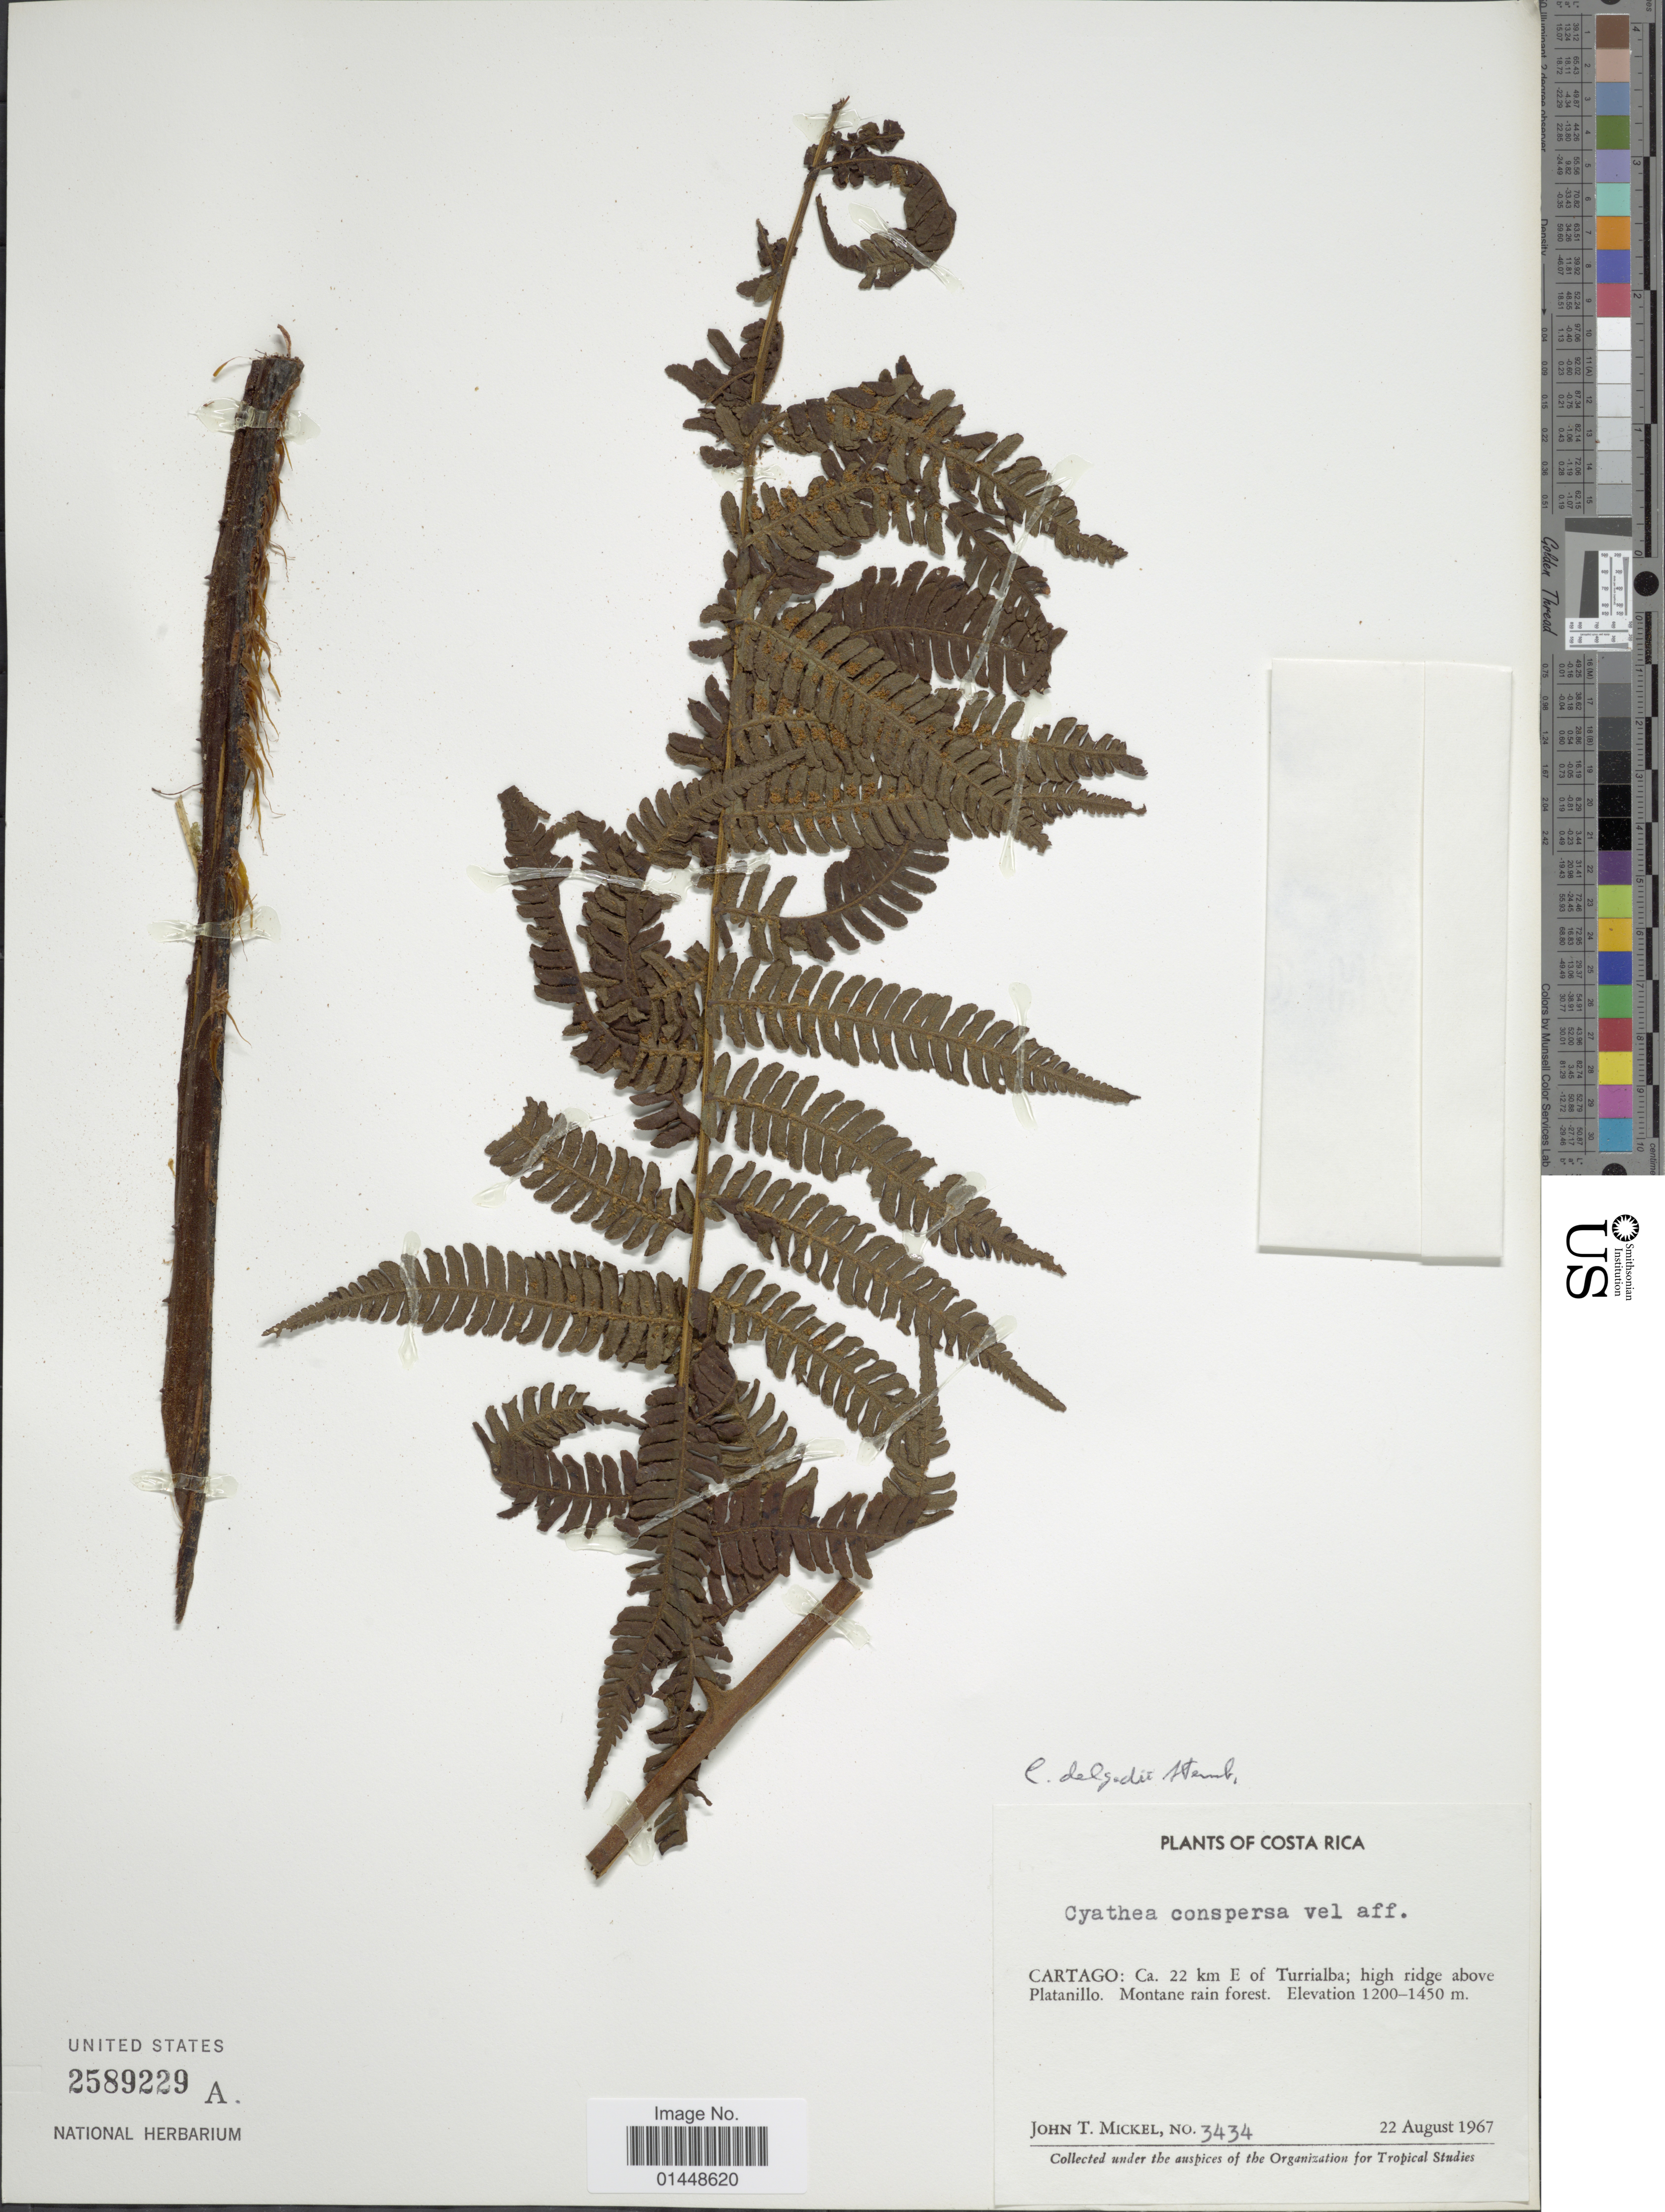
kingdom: Plantae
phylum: Tracheophyta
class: Polypodiopsida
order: Cyatheales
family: Cyatheaceae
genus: Cyathea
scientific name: Cyathea delgadii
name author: Pohl ex Sternb.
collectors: J. T. Mickel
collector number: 3434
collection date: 1967-08-22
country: Costa Rica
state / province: Cartago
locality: Cartago: Ca. 22 km E of Turrialba; high ridge above Platanillo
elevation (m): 1200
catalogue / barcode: US 2589229A